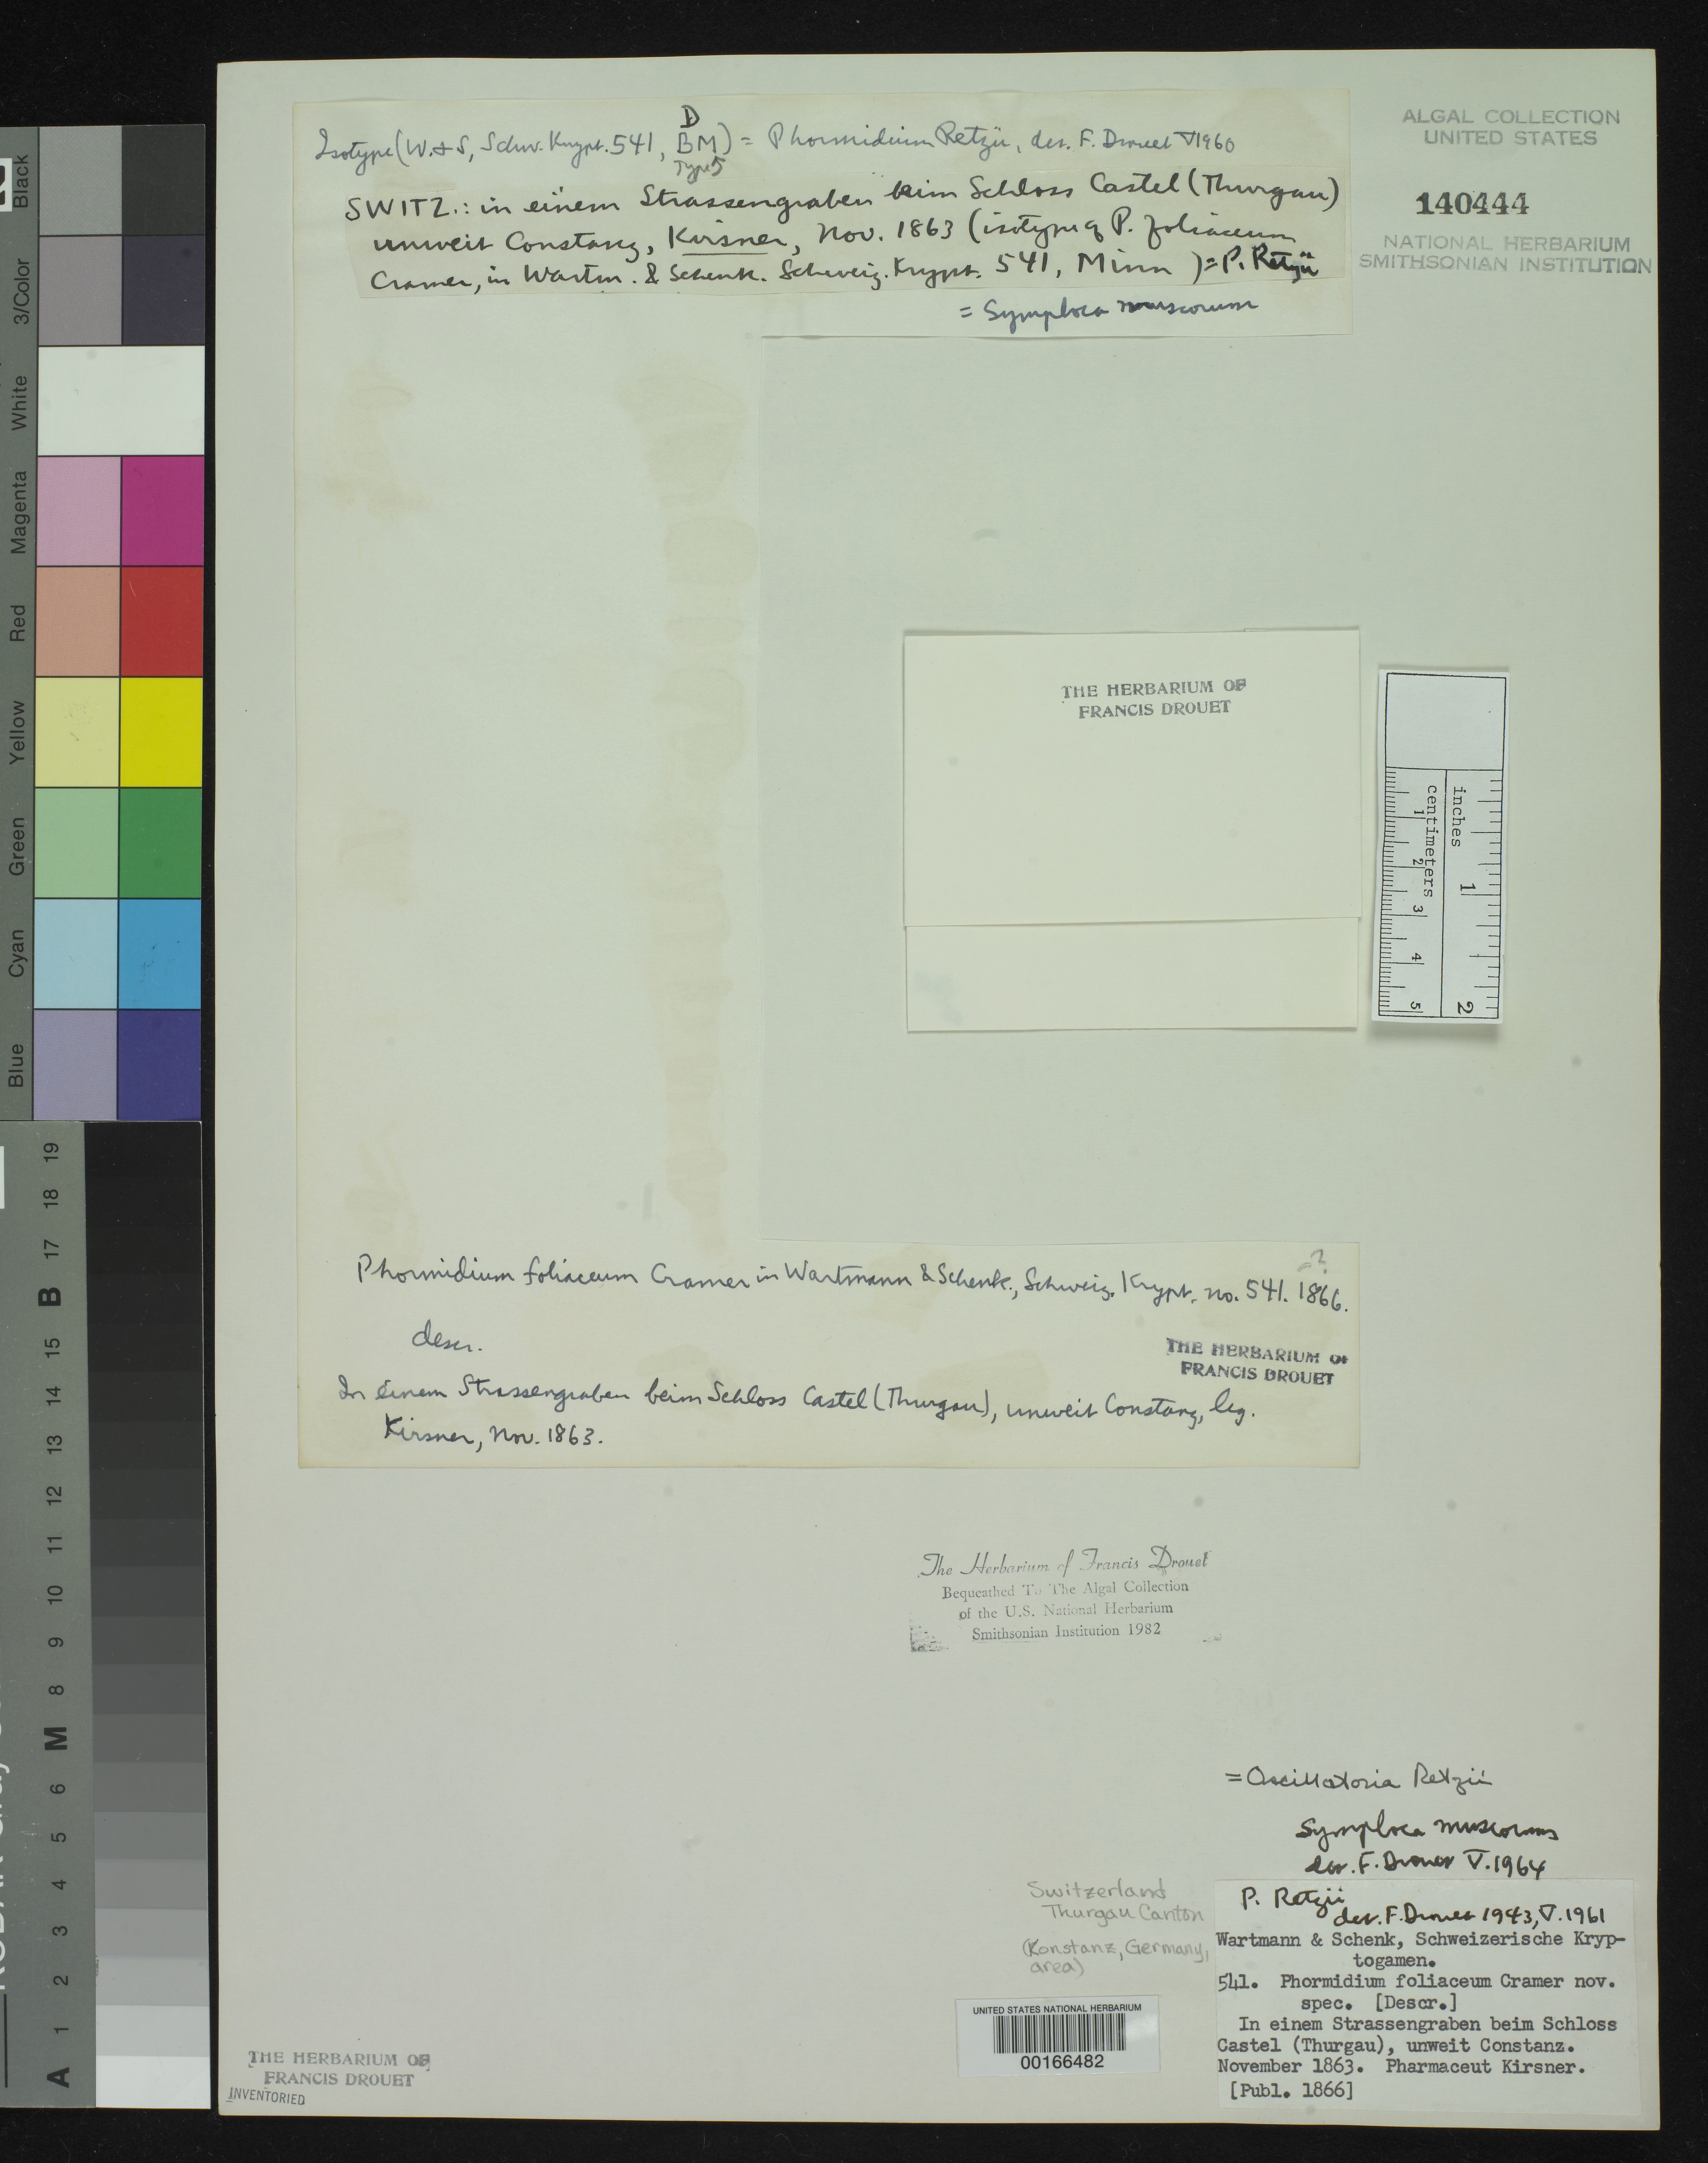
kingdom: Bacteria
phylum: Cyanobacteria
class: Cyanobacteriia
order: Cyanobacteriales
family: Oscillatoriaceae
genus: Phormidium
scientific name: Phormidium foliaceum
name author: C. Cramer in Wartm. &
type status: Isotype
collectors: -. Kirsner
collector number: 541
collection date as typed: Nov 1863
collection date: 1863-11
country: Switzerland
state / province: Thurgau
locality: Schloss Castel, Konstanz (Constanz, Germany) area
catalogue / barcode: US 140444